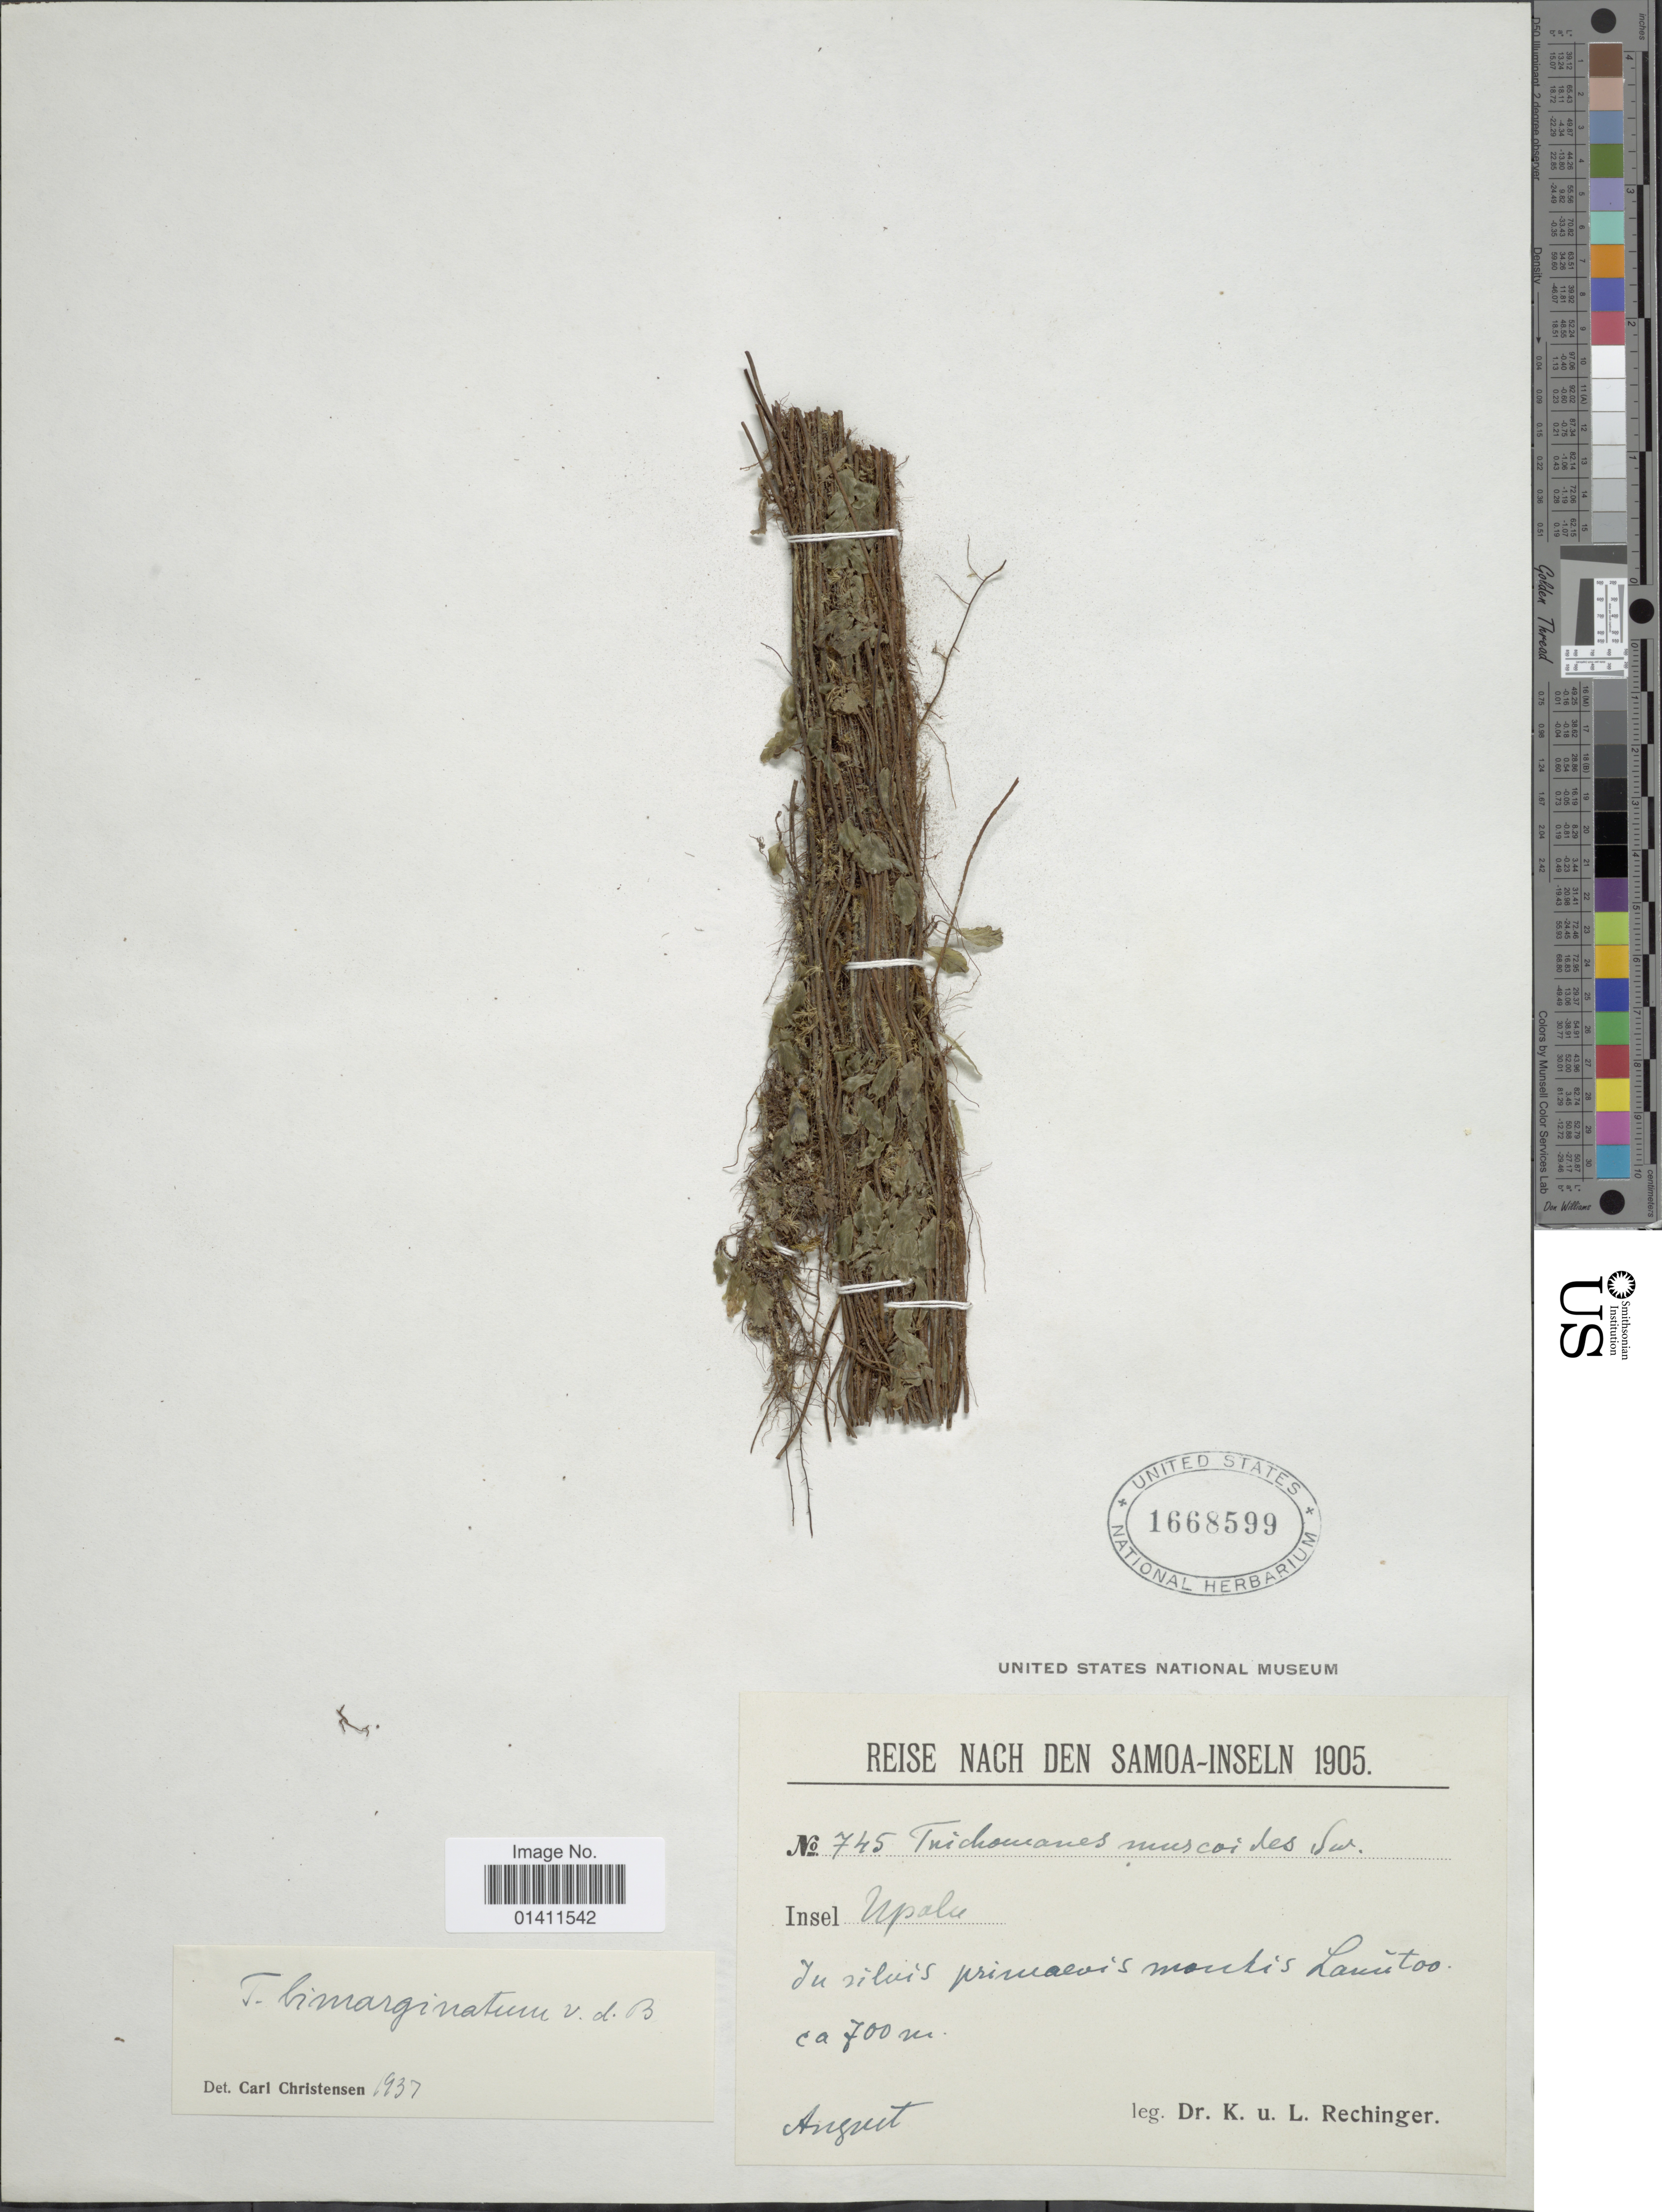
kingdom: Plantae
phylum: Tracheophyta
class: Polypodiopsida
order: Hymenophyllales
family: Hymenophyllaceae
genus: Didymoglossum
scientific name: Didymoglossum bimarginatum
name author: (Bosch) Ebihara & K. Iwats.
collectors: K. Rechinger & L. Rechinger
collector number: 745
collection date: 1905-08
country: Samoa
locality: Samoa-Inseln. Insel Upolu. In silvis primaevis montis Laritos. [interpreted]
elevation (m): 700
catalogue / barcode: US 1668599